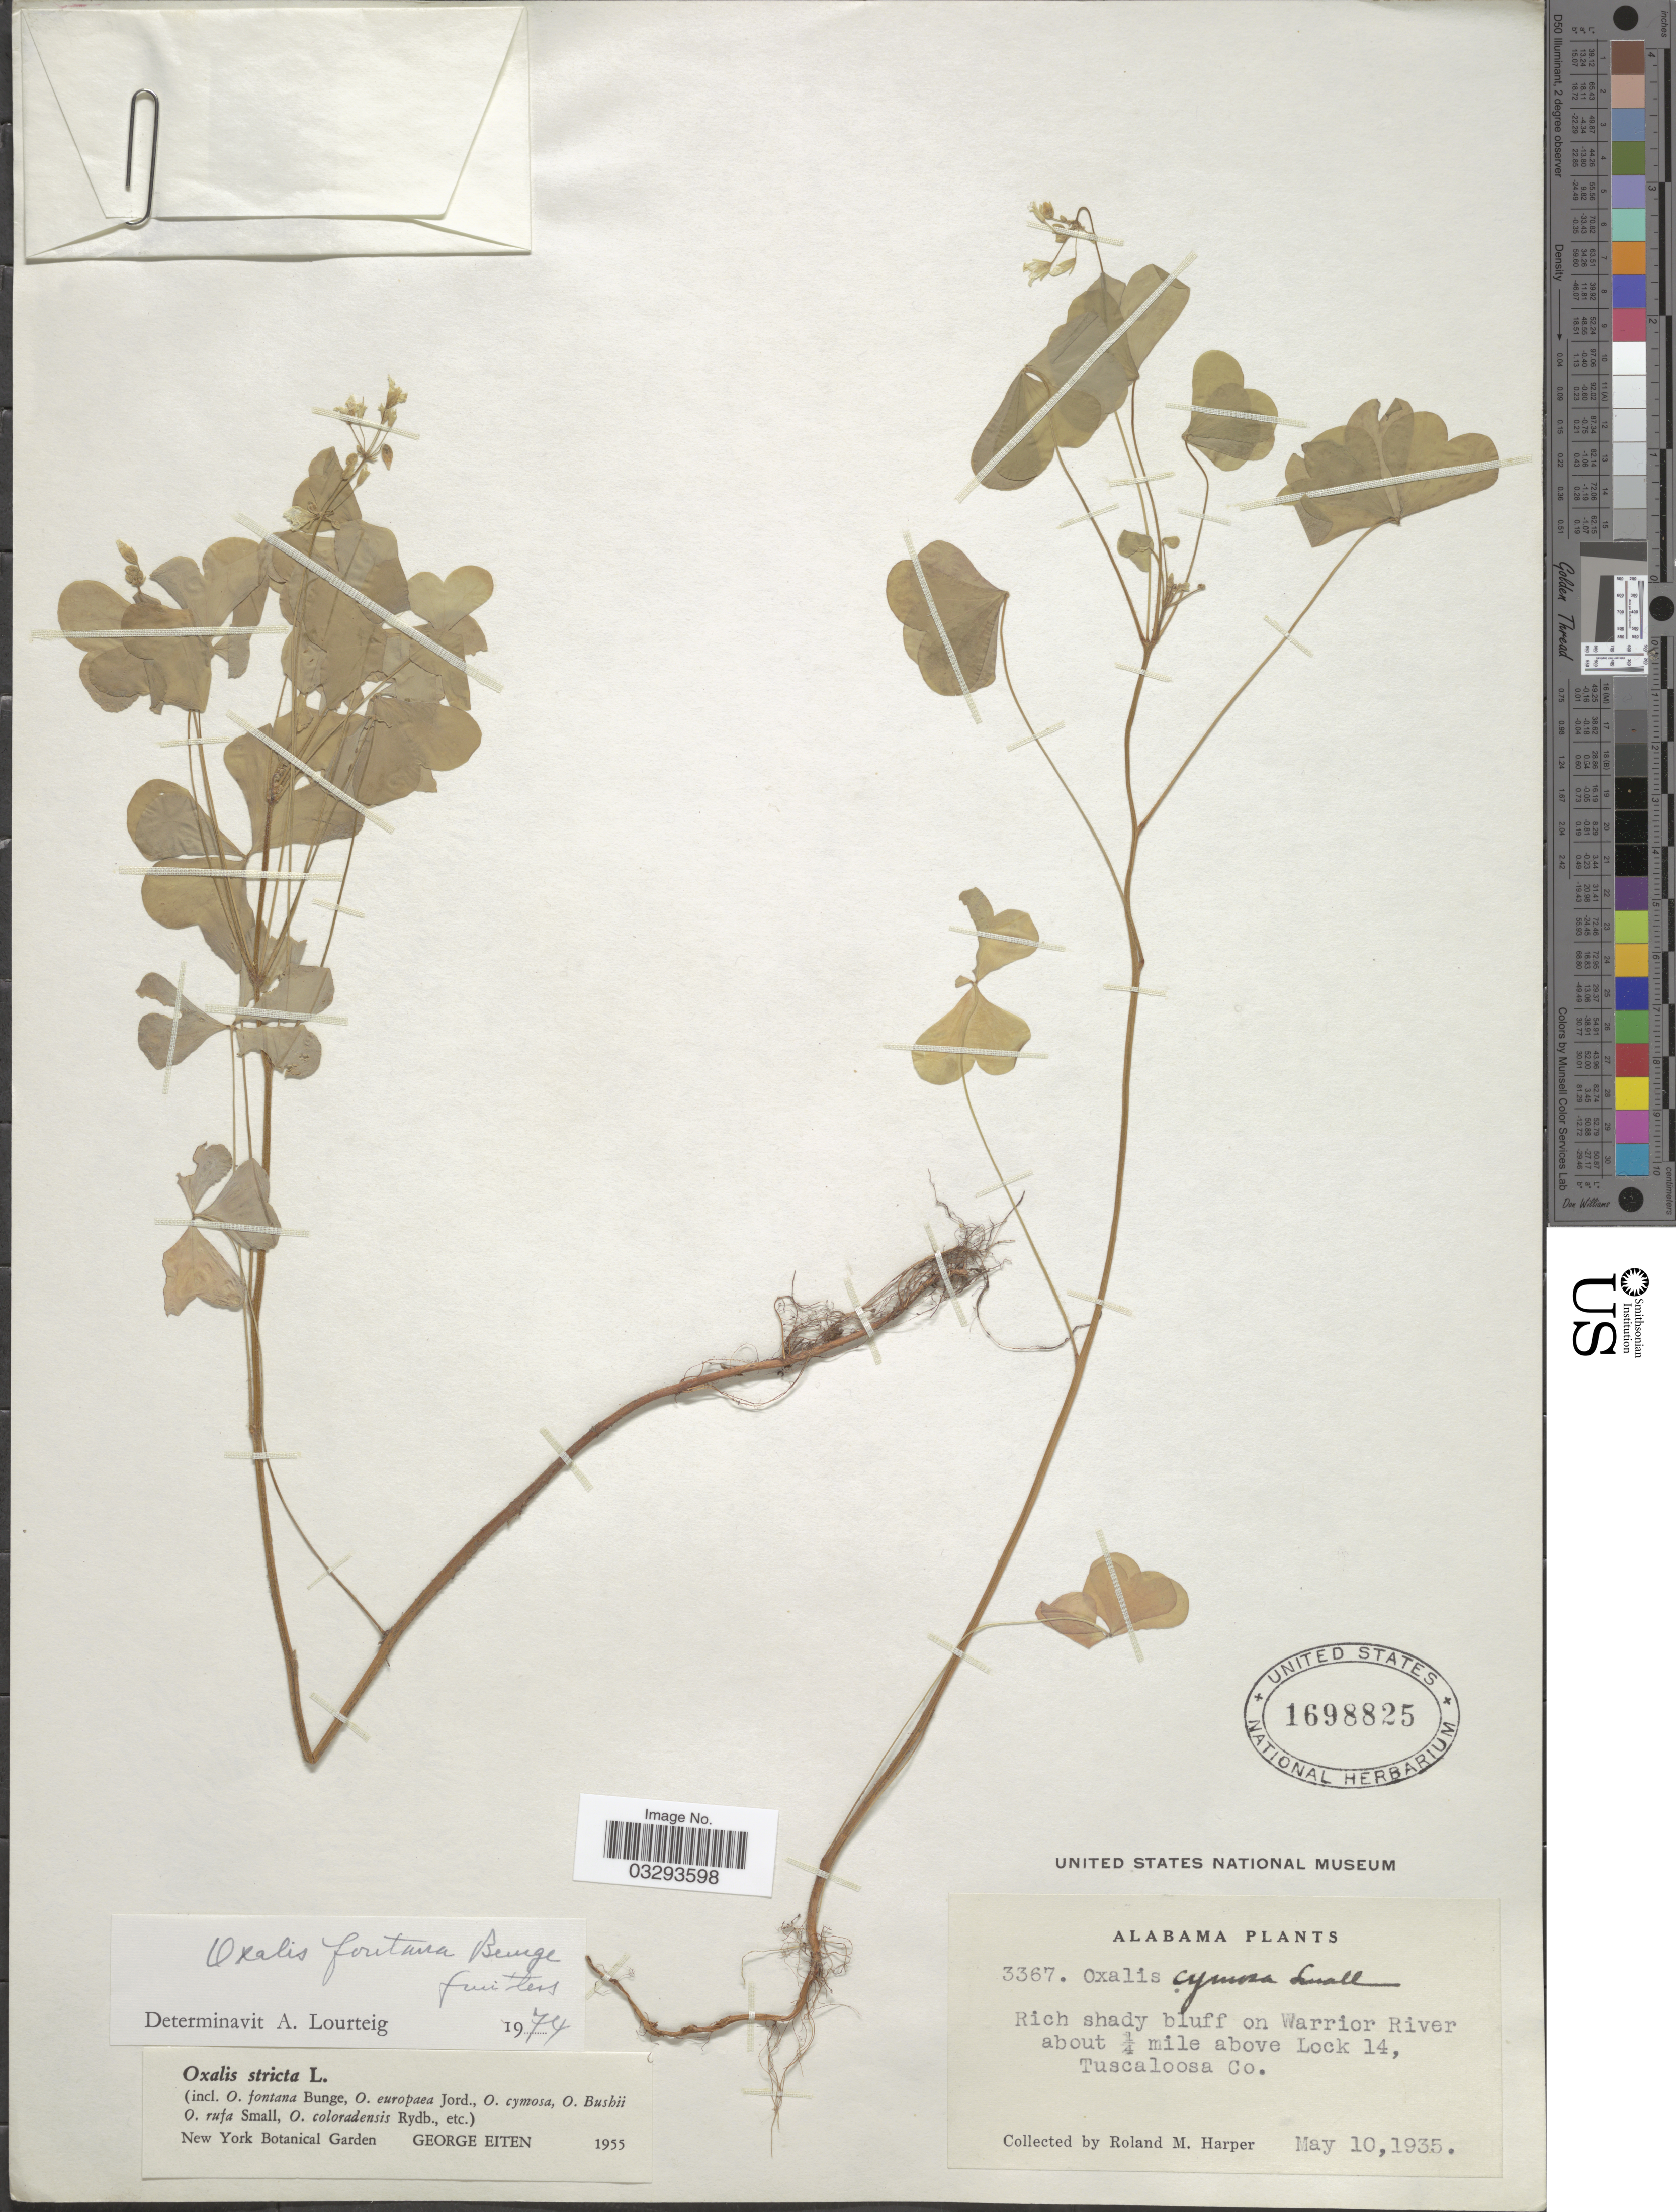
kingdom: Plantae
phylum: Tracheophyta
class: Magnoliopsida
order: Oxalidales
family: Oxalidaceae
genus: Oxalis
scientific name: Oxalis fontana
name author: Bunge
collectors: R. M. Harper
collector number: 3367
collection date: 1935-05-10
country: United States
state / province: Alabama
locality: Rich shady bluff on Warrior River about ¼ mile above Lock 14, Tuscaloosa Co.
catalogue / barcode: US 1698825